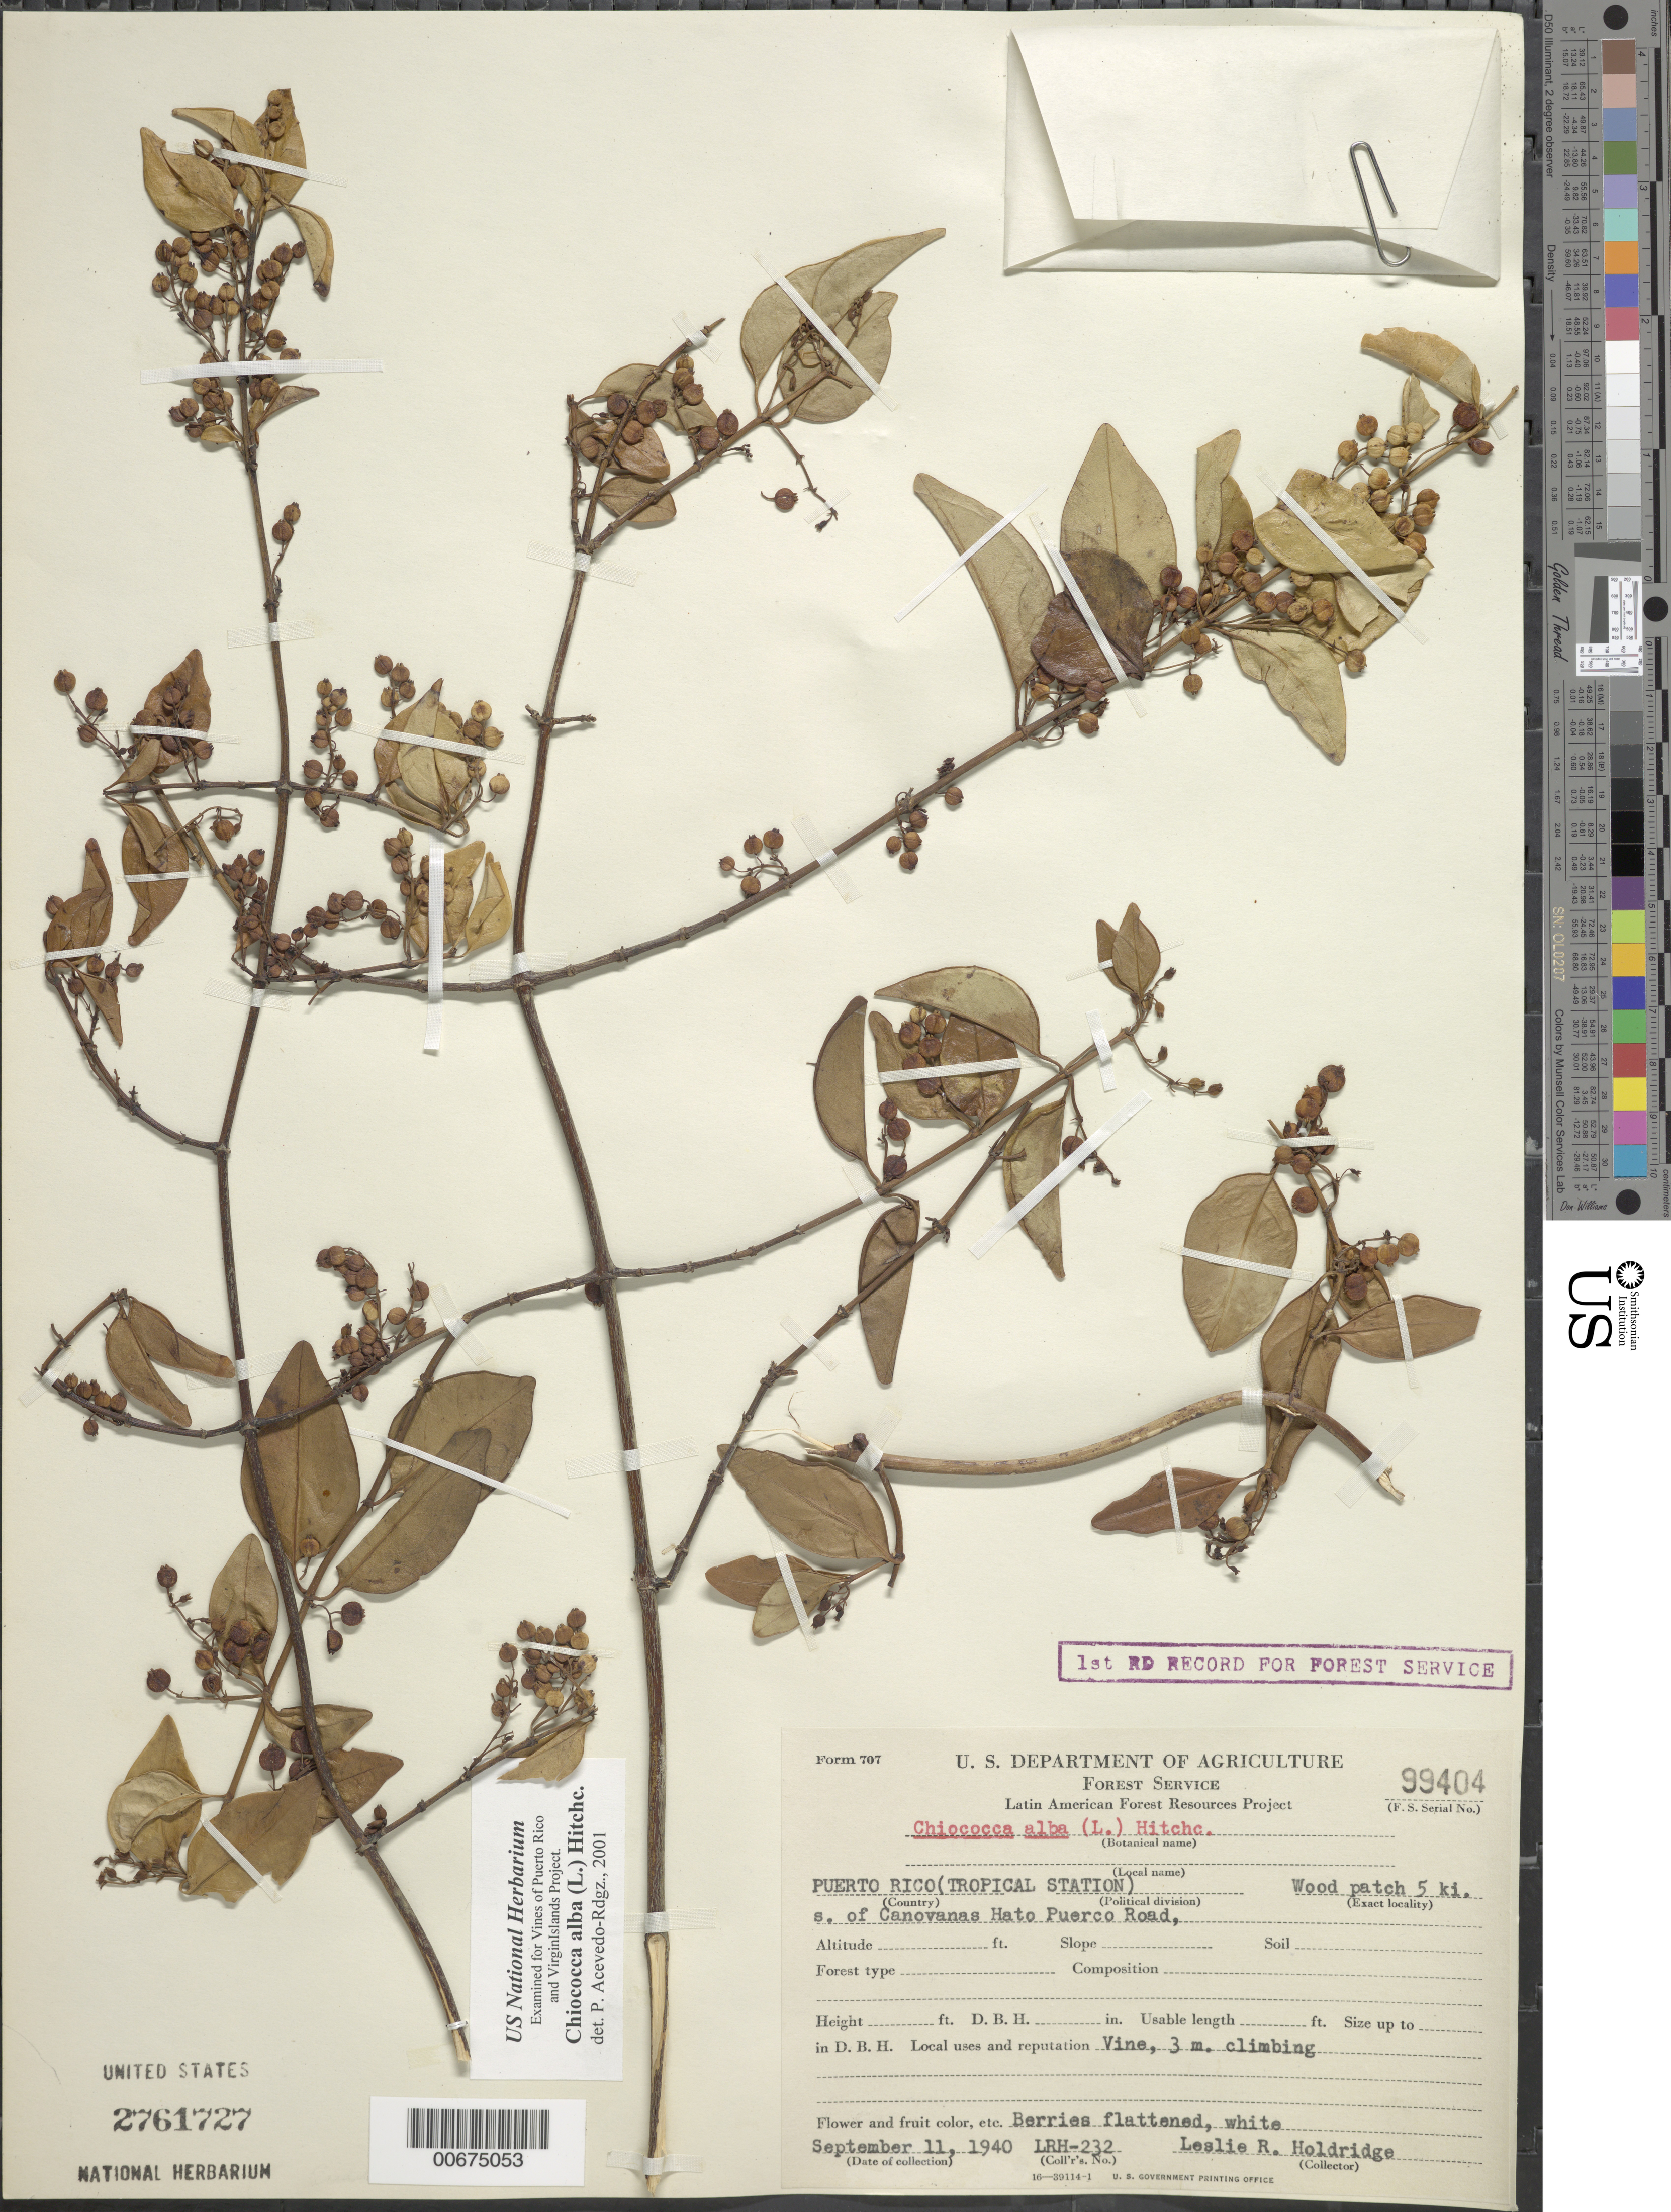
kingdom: Plantae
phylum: Tracheophyta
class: Magnoliopsida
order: Gentianales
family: Rubiaceae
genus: Chiococca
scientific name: Chiococca alba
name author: (L.) Hitchc.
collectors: L. Holdridge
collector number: LRH-232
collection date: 1940-09-11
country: Puerto Rico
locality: (Tropical Station). Wood patch 5 ki. s. of Canovanas Hato Puerco Road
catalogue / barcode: US 2761727